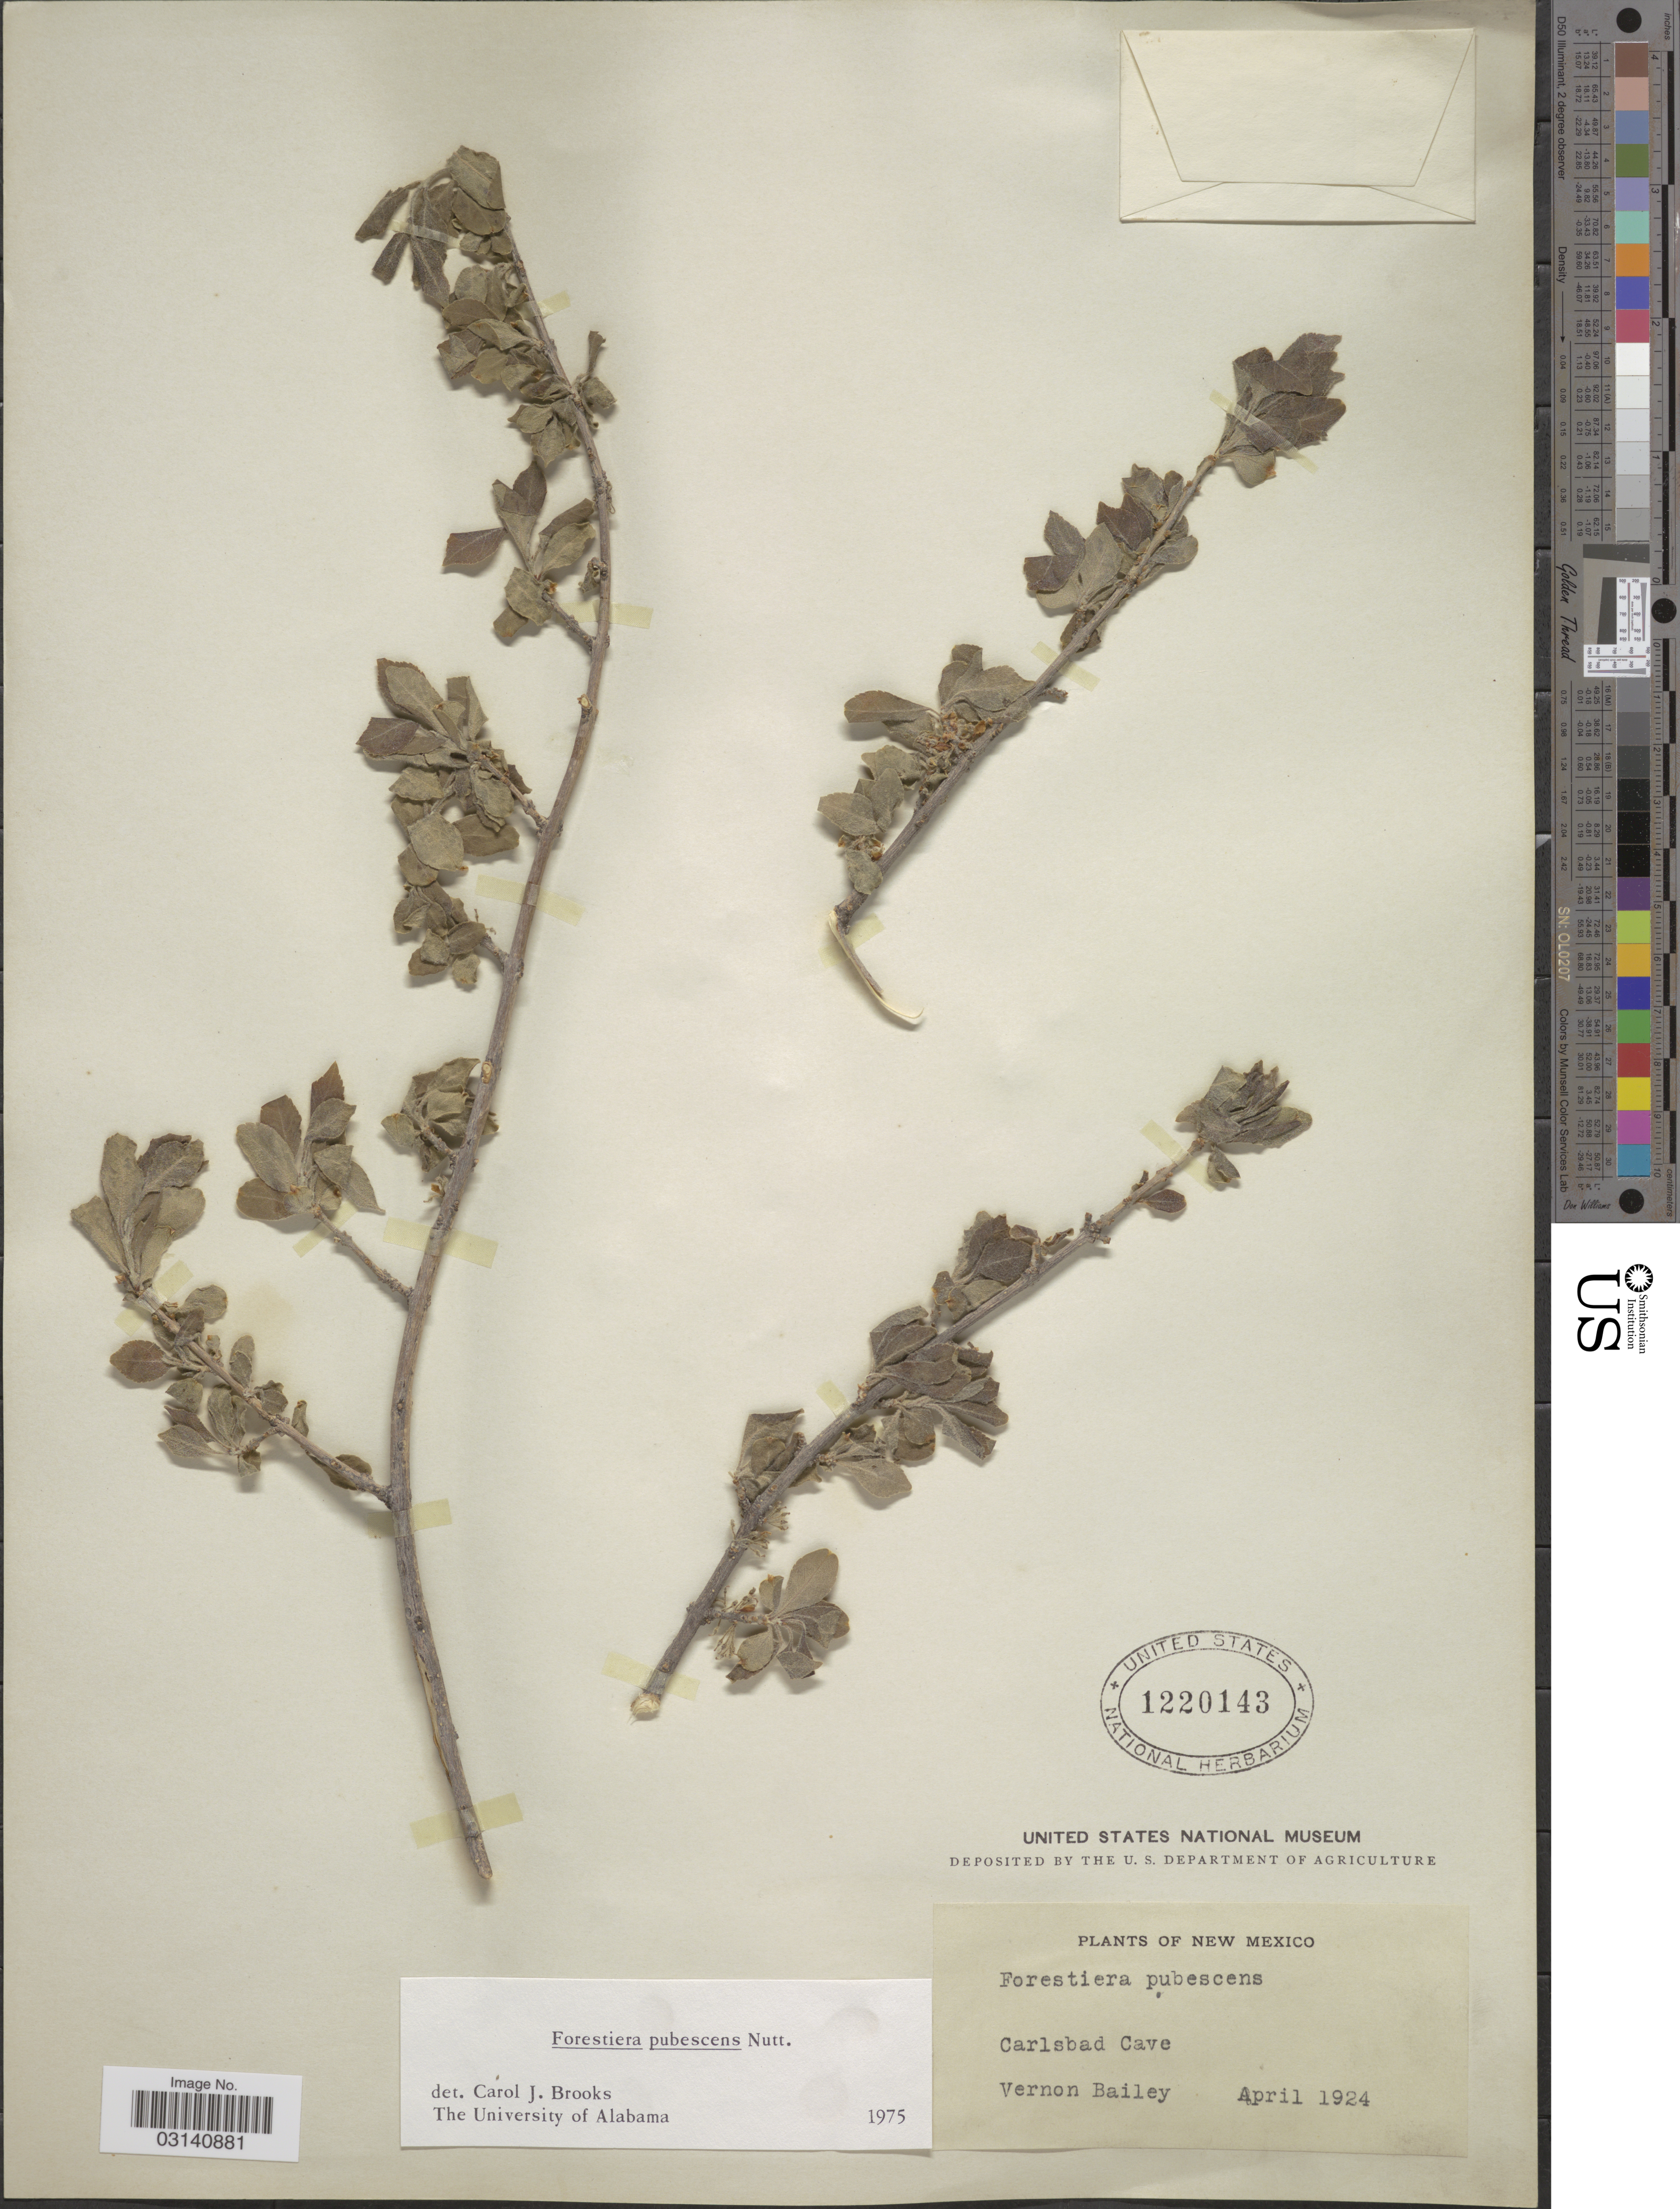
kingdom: Plantae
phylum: Tracheophyta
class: Magnoliopsida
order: Lamiales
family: Oleaceae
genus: Forestiera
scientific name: Forestiera pubescens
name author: Nutt.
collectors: V. O. Bailey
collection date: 1924-04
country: United States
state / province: New Mexico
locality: Carlsbad Cave.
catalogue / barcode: US 1220143